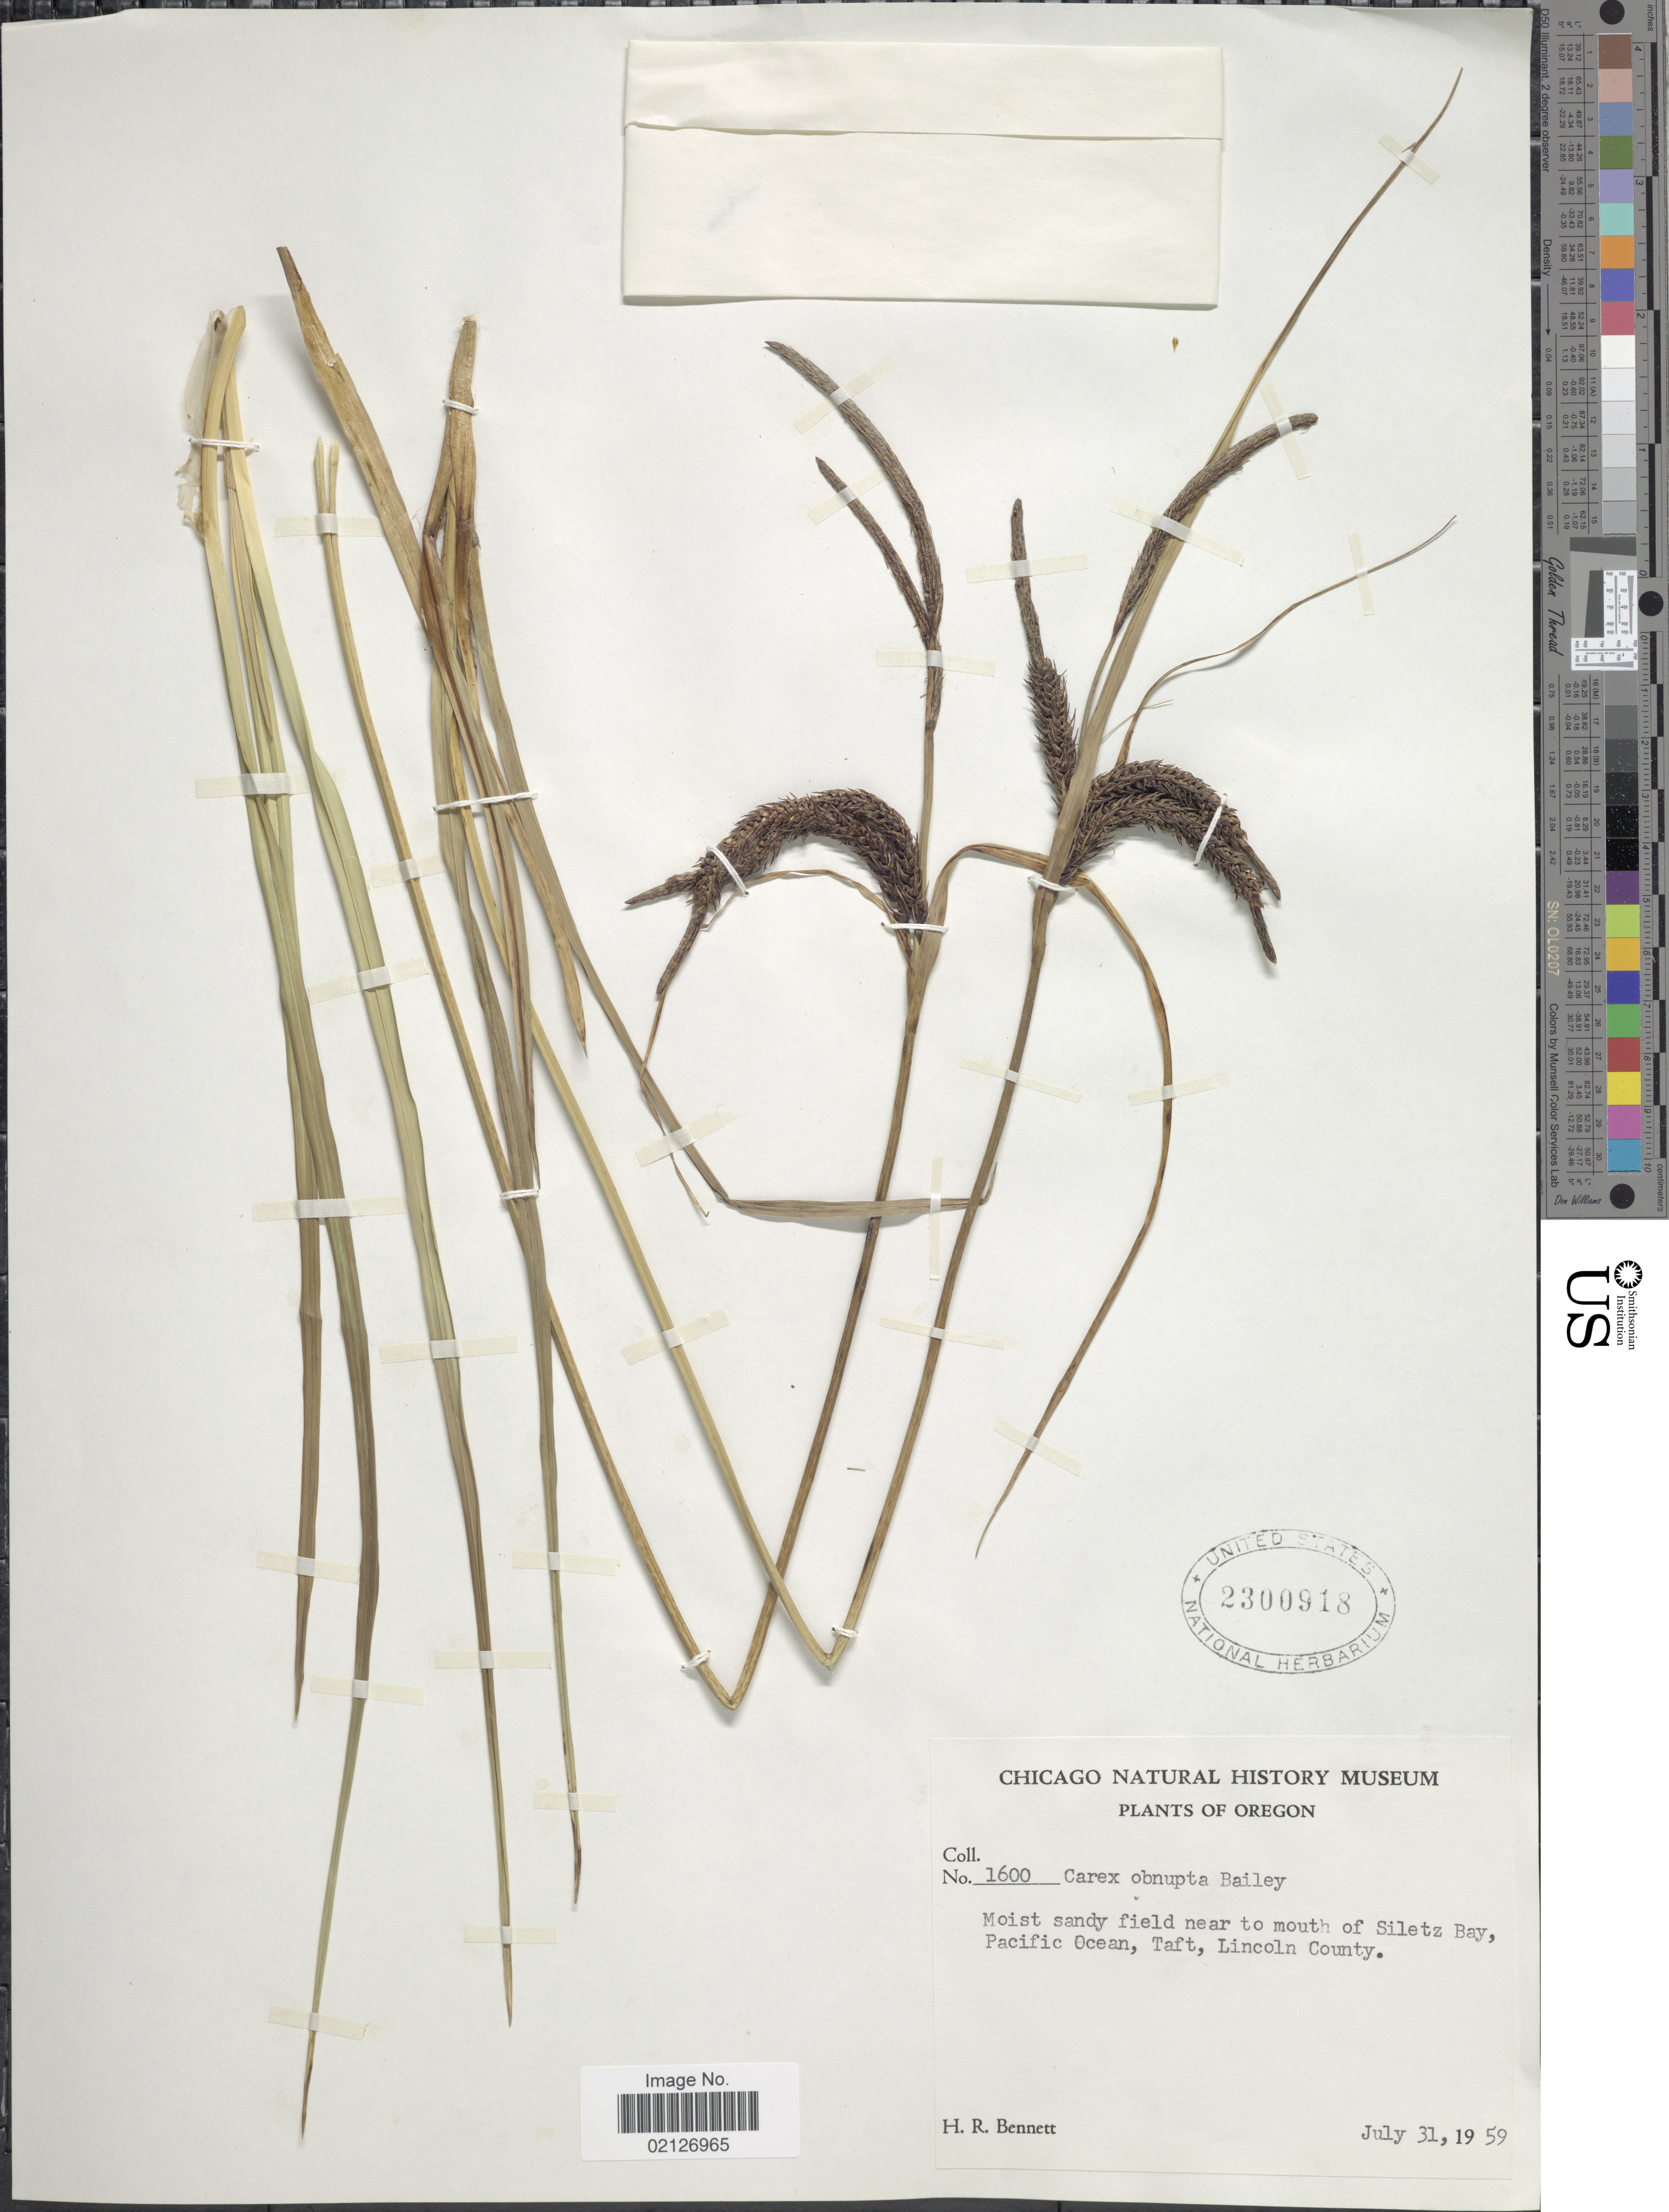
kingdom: Plantae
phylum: Tracheophyta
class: Liliopsida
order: Poales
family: Cyperaceae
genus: Carex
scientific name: Carex obnupta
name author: L.H. Bailey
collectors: H. R. Bennett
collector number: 1600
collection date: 1959-07-31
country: United States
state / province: Oregon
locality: Moist sandy field near to mouth of Siletz Bay, Pacific Ocean, Taft, Lincoln County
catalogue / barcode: US 2300918